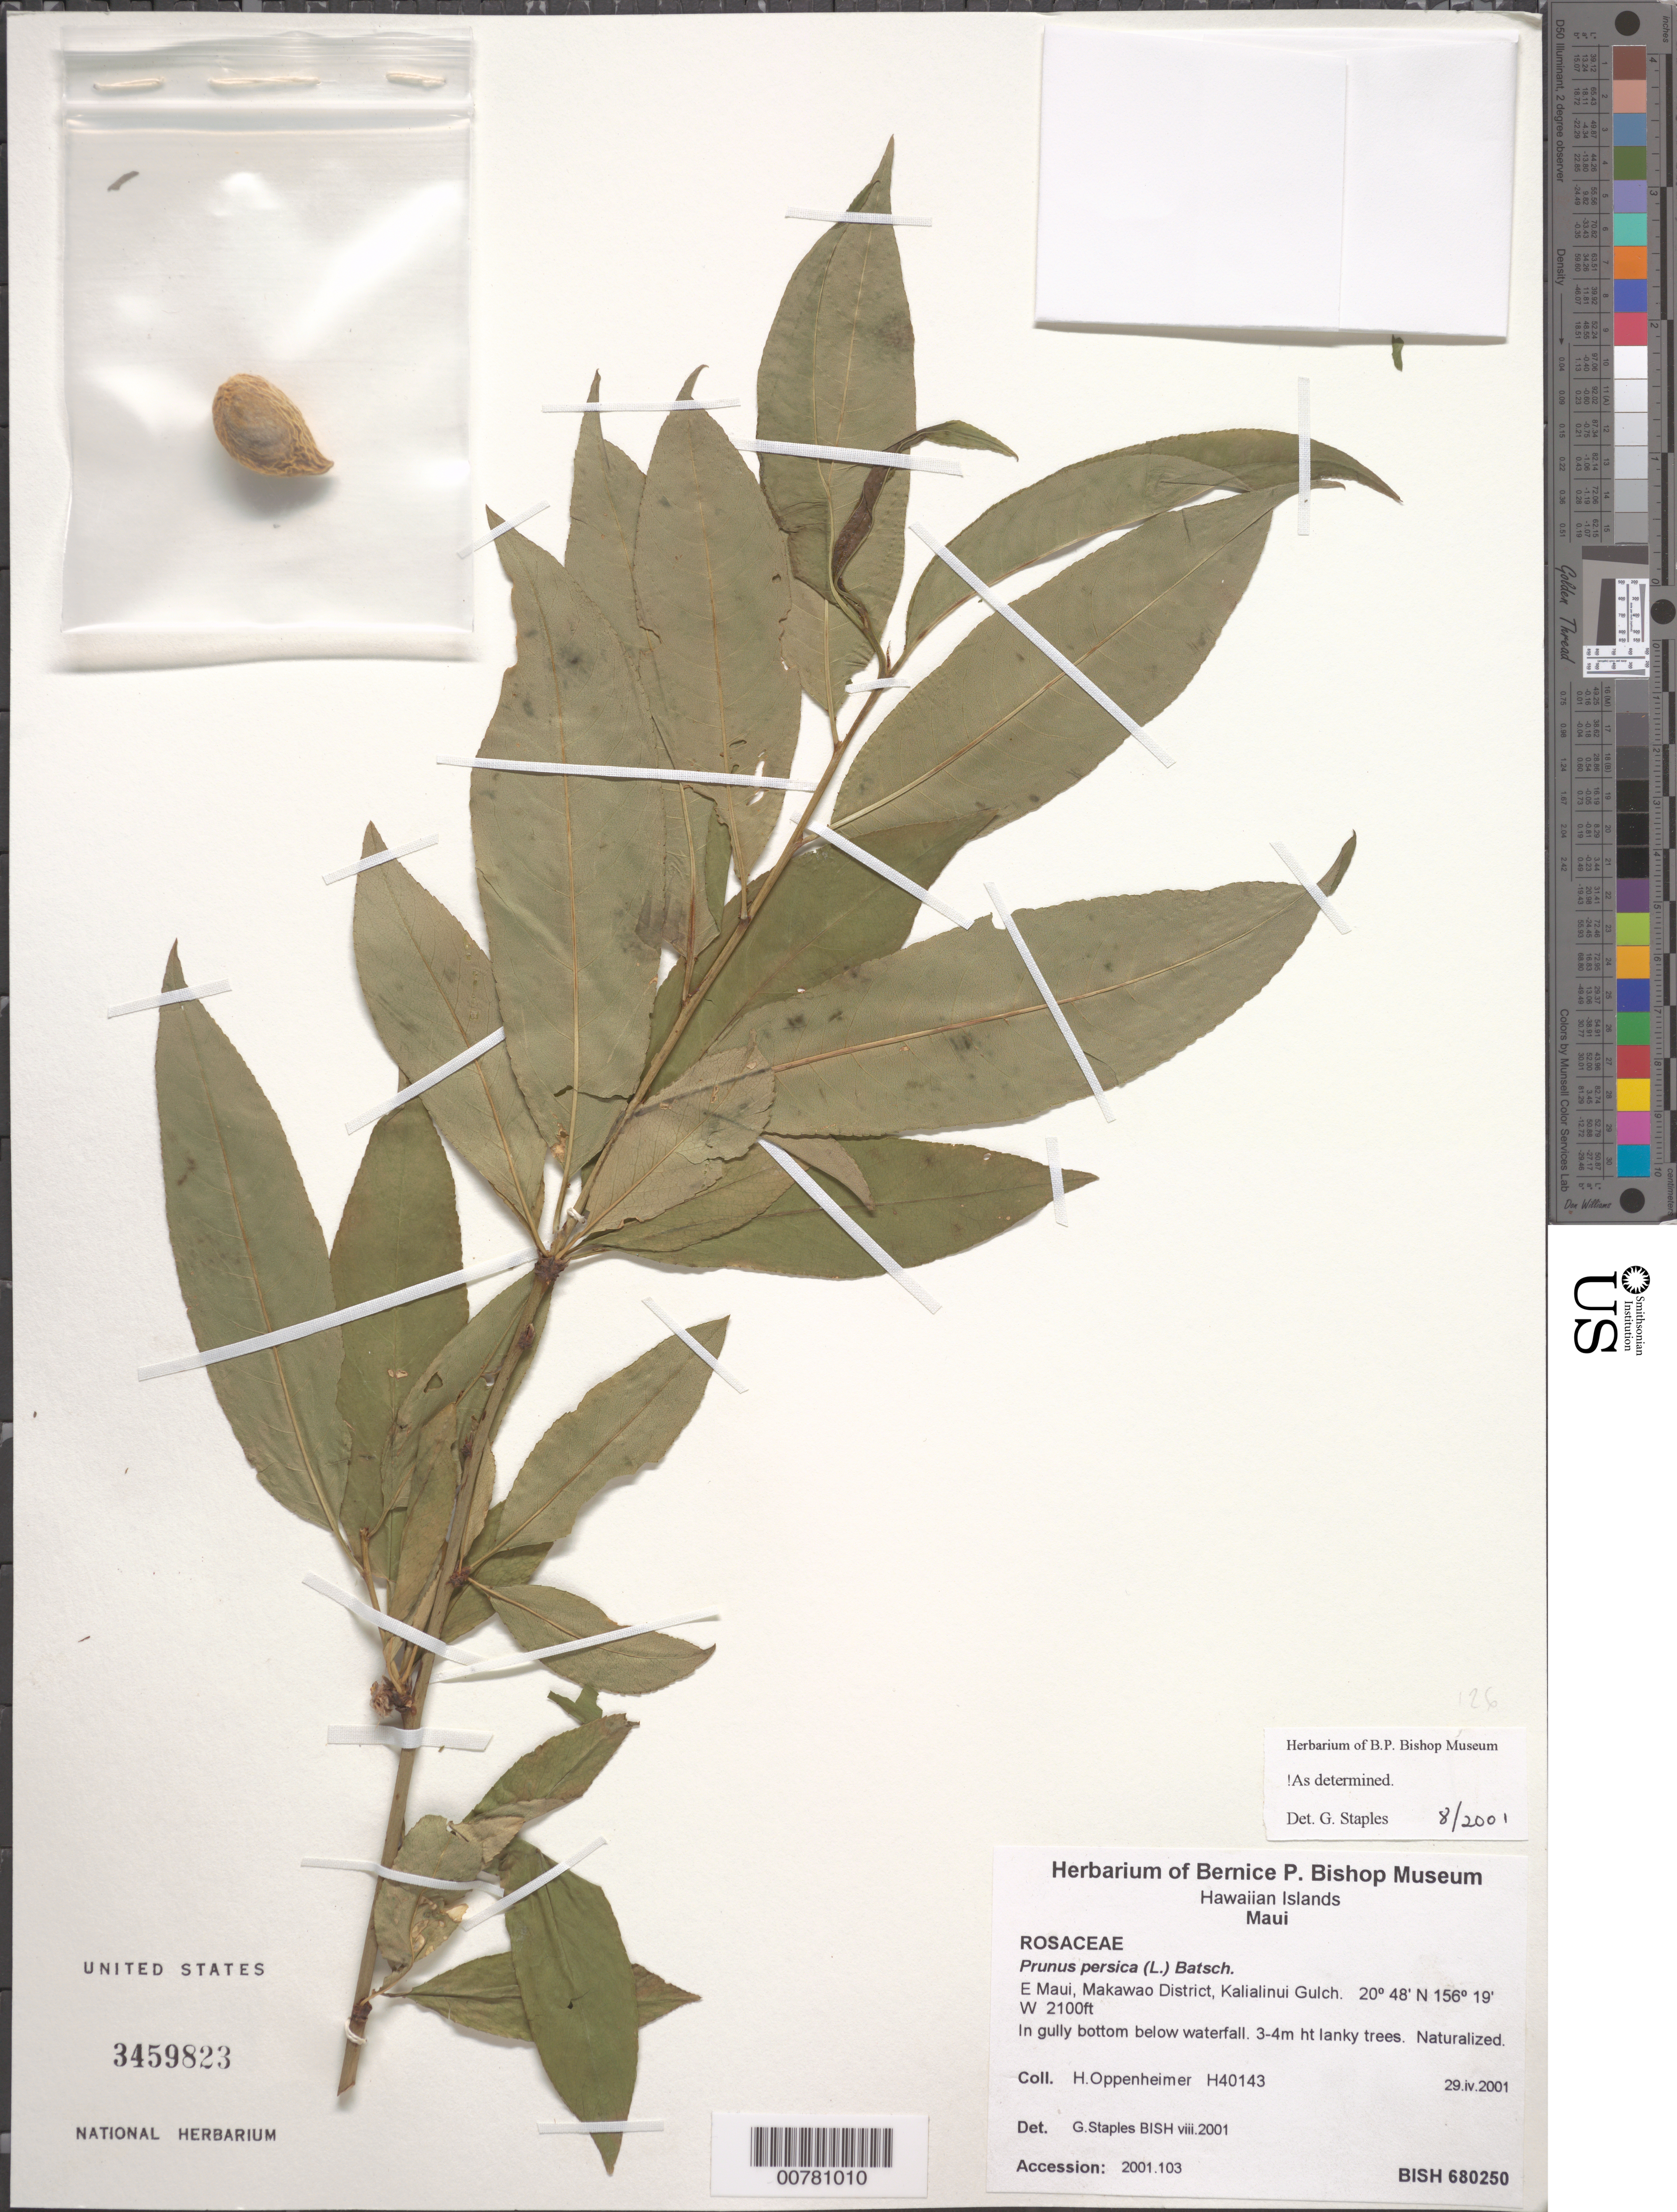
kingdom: Plantae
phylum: Tracheophyta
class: Magnoliopsida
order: Rosales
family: Rosaceae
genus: Prunus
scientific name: Prunus persica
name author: (L.) Batsch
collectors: H. Oppenheimer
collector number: H40143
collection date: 2001-04-29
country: United States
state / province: Hawaii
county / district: Maui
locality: Hawaiian Islands. Maui. E Maui, Makawao District, Kalialinui Gulch.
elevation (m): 640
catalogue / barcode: US 3459823